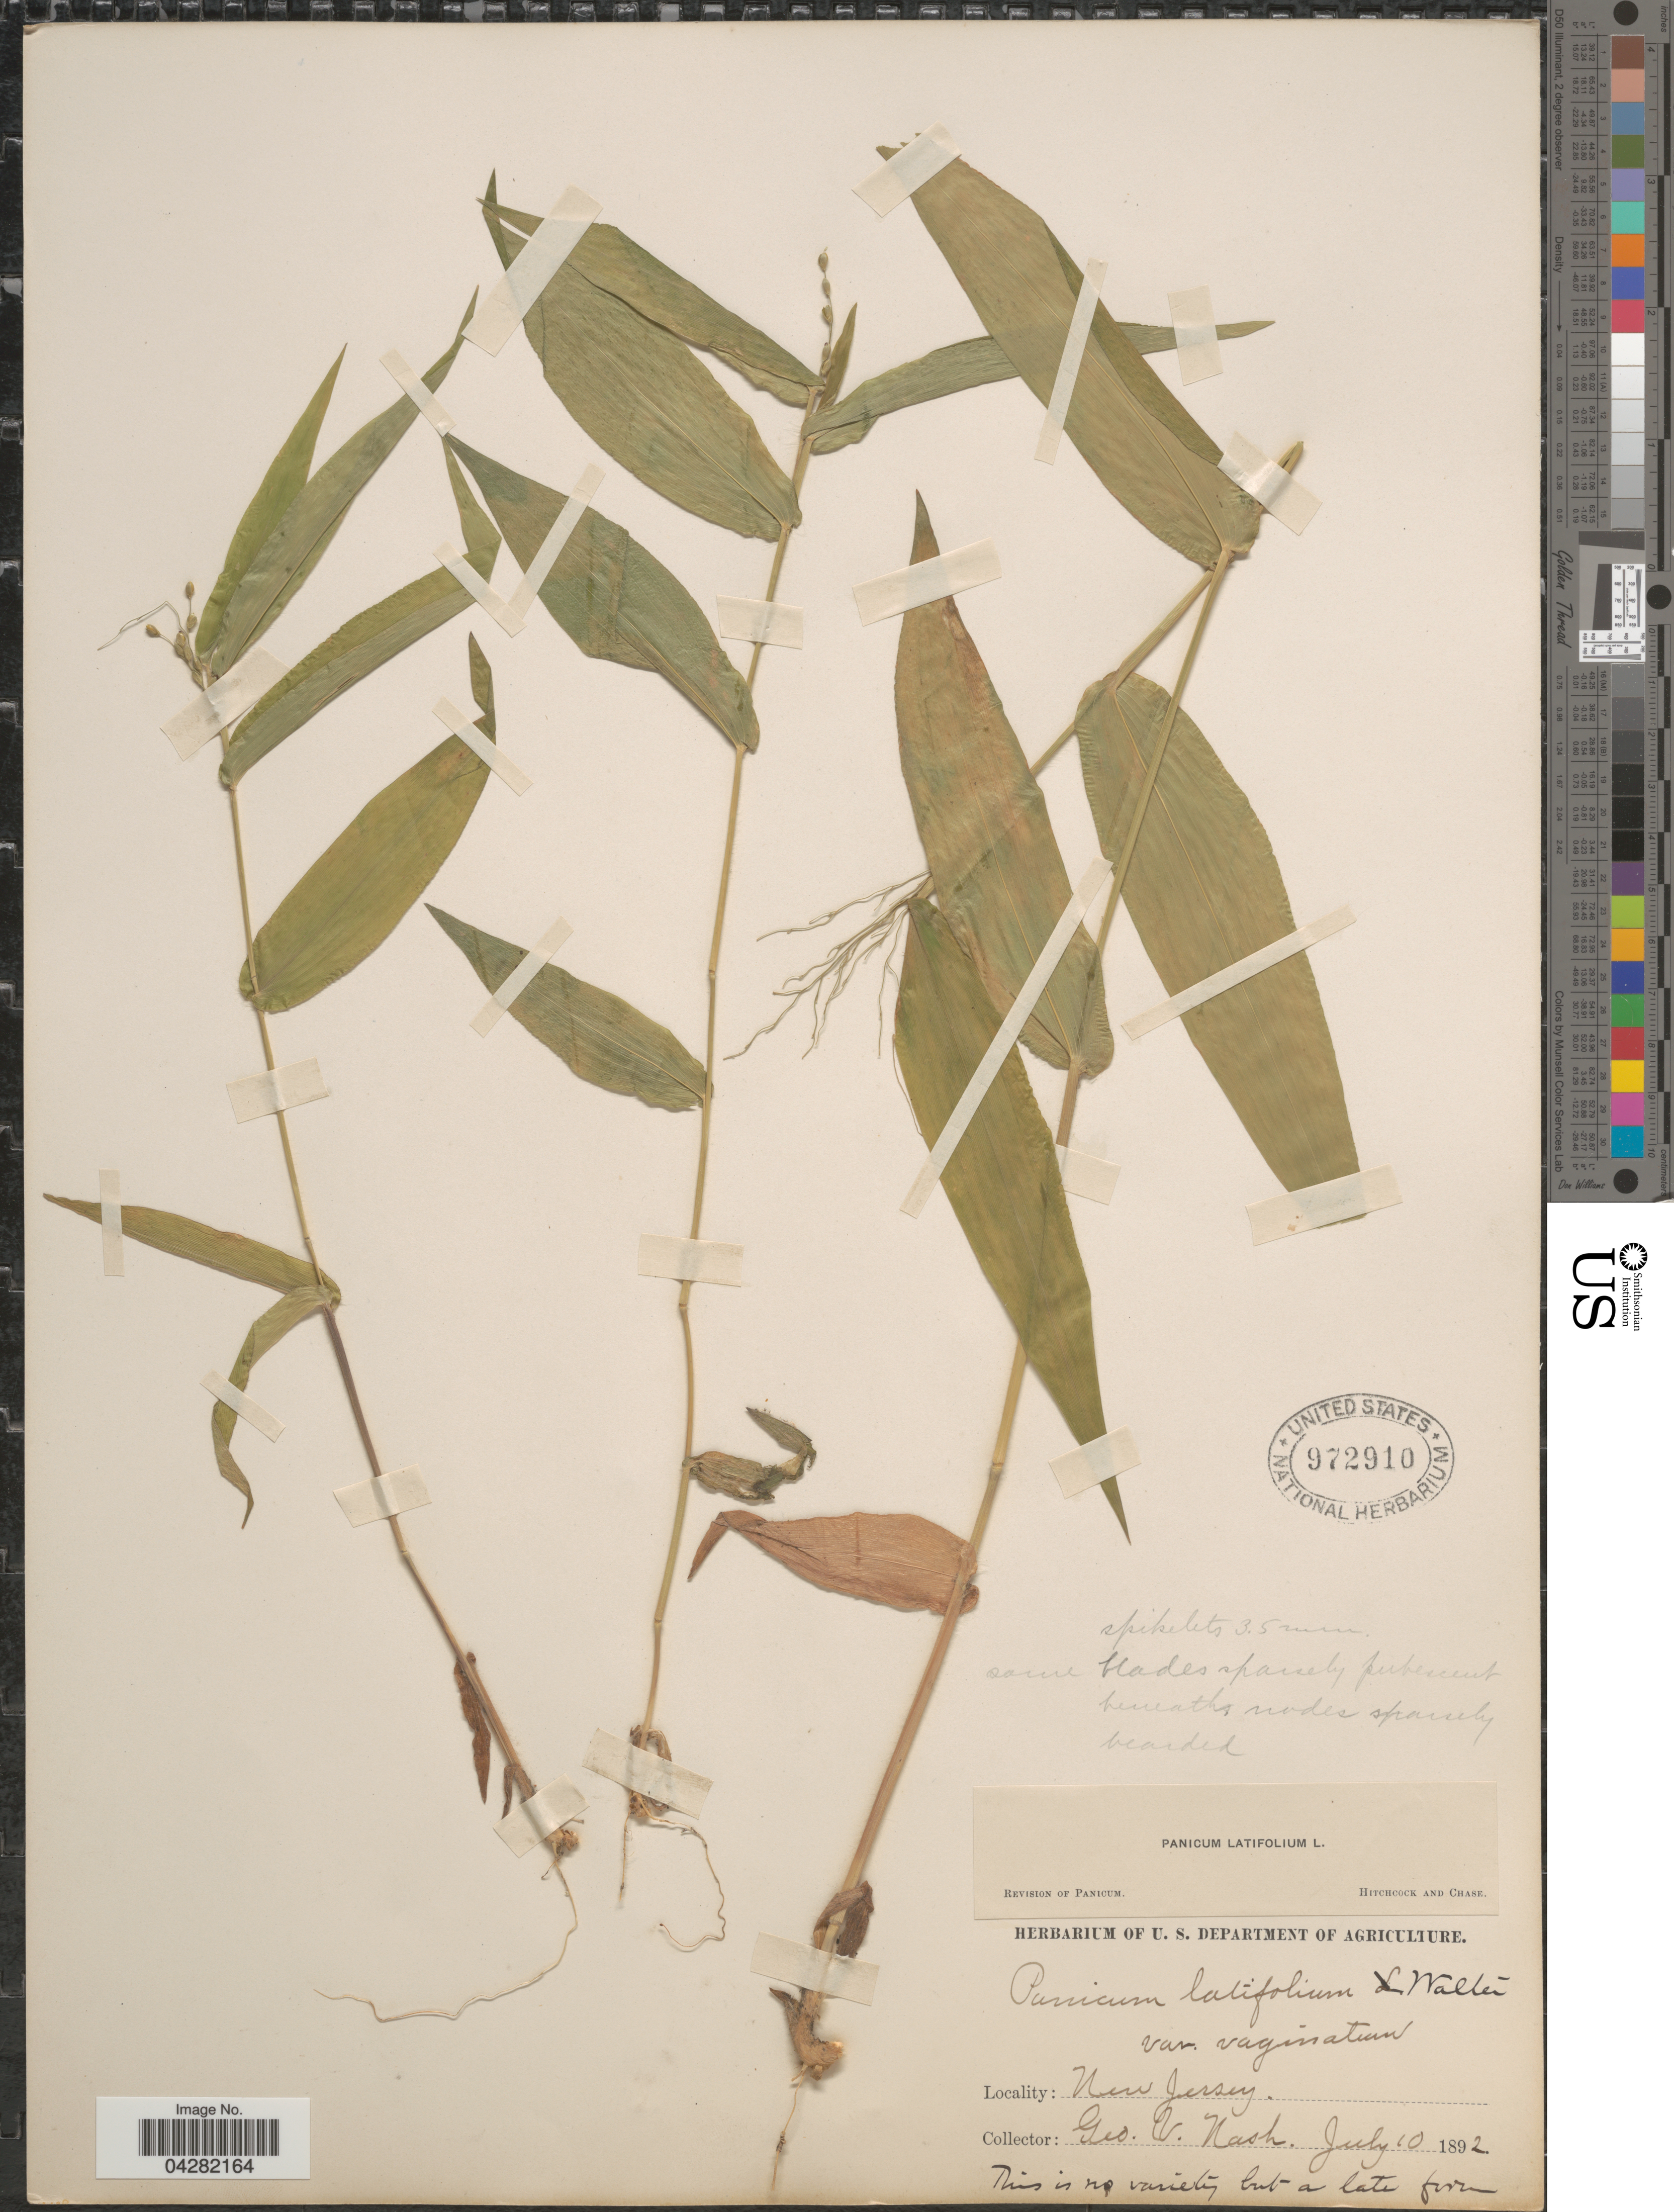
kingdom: Plantae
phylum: Tracheophyta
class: Liliopsida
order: Poales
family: Poaceae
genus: Dichanthelium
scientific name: Dichanthelium latifolium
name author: (L.) Harvill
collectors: G. V. Nash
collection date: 1892-07-10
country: United States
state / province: New Jersey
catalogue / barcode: US 972910